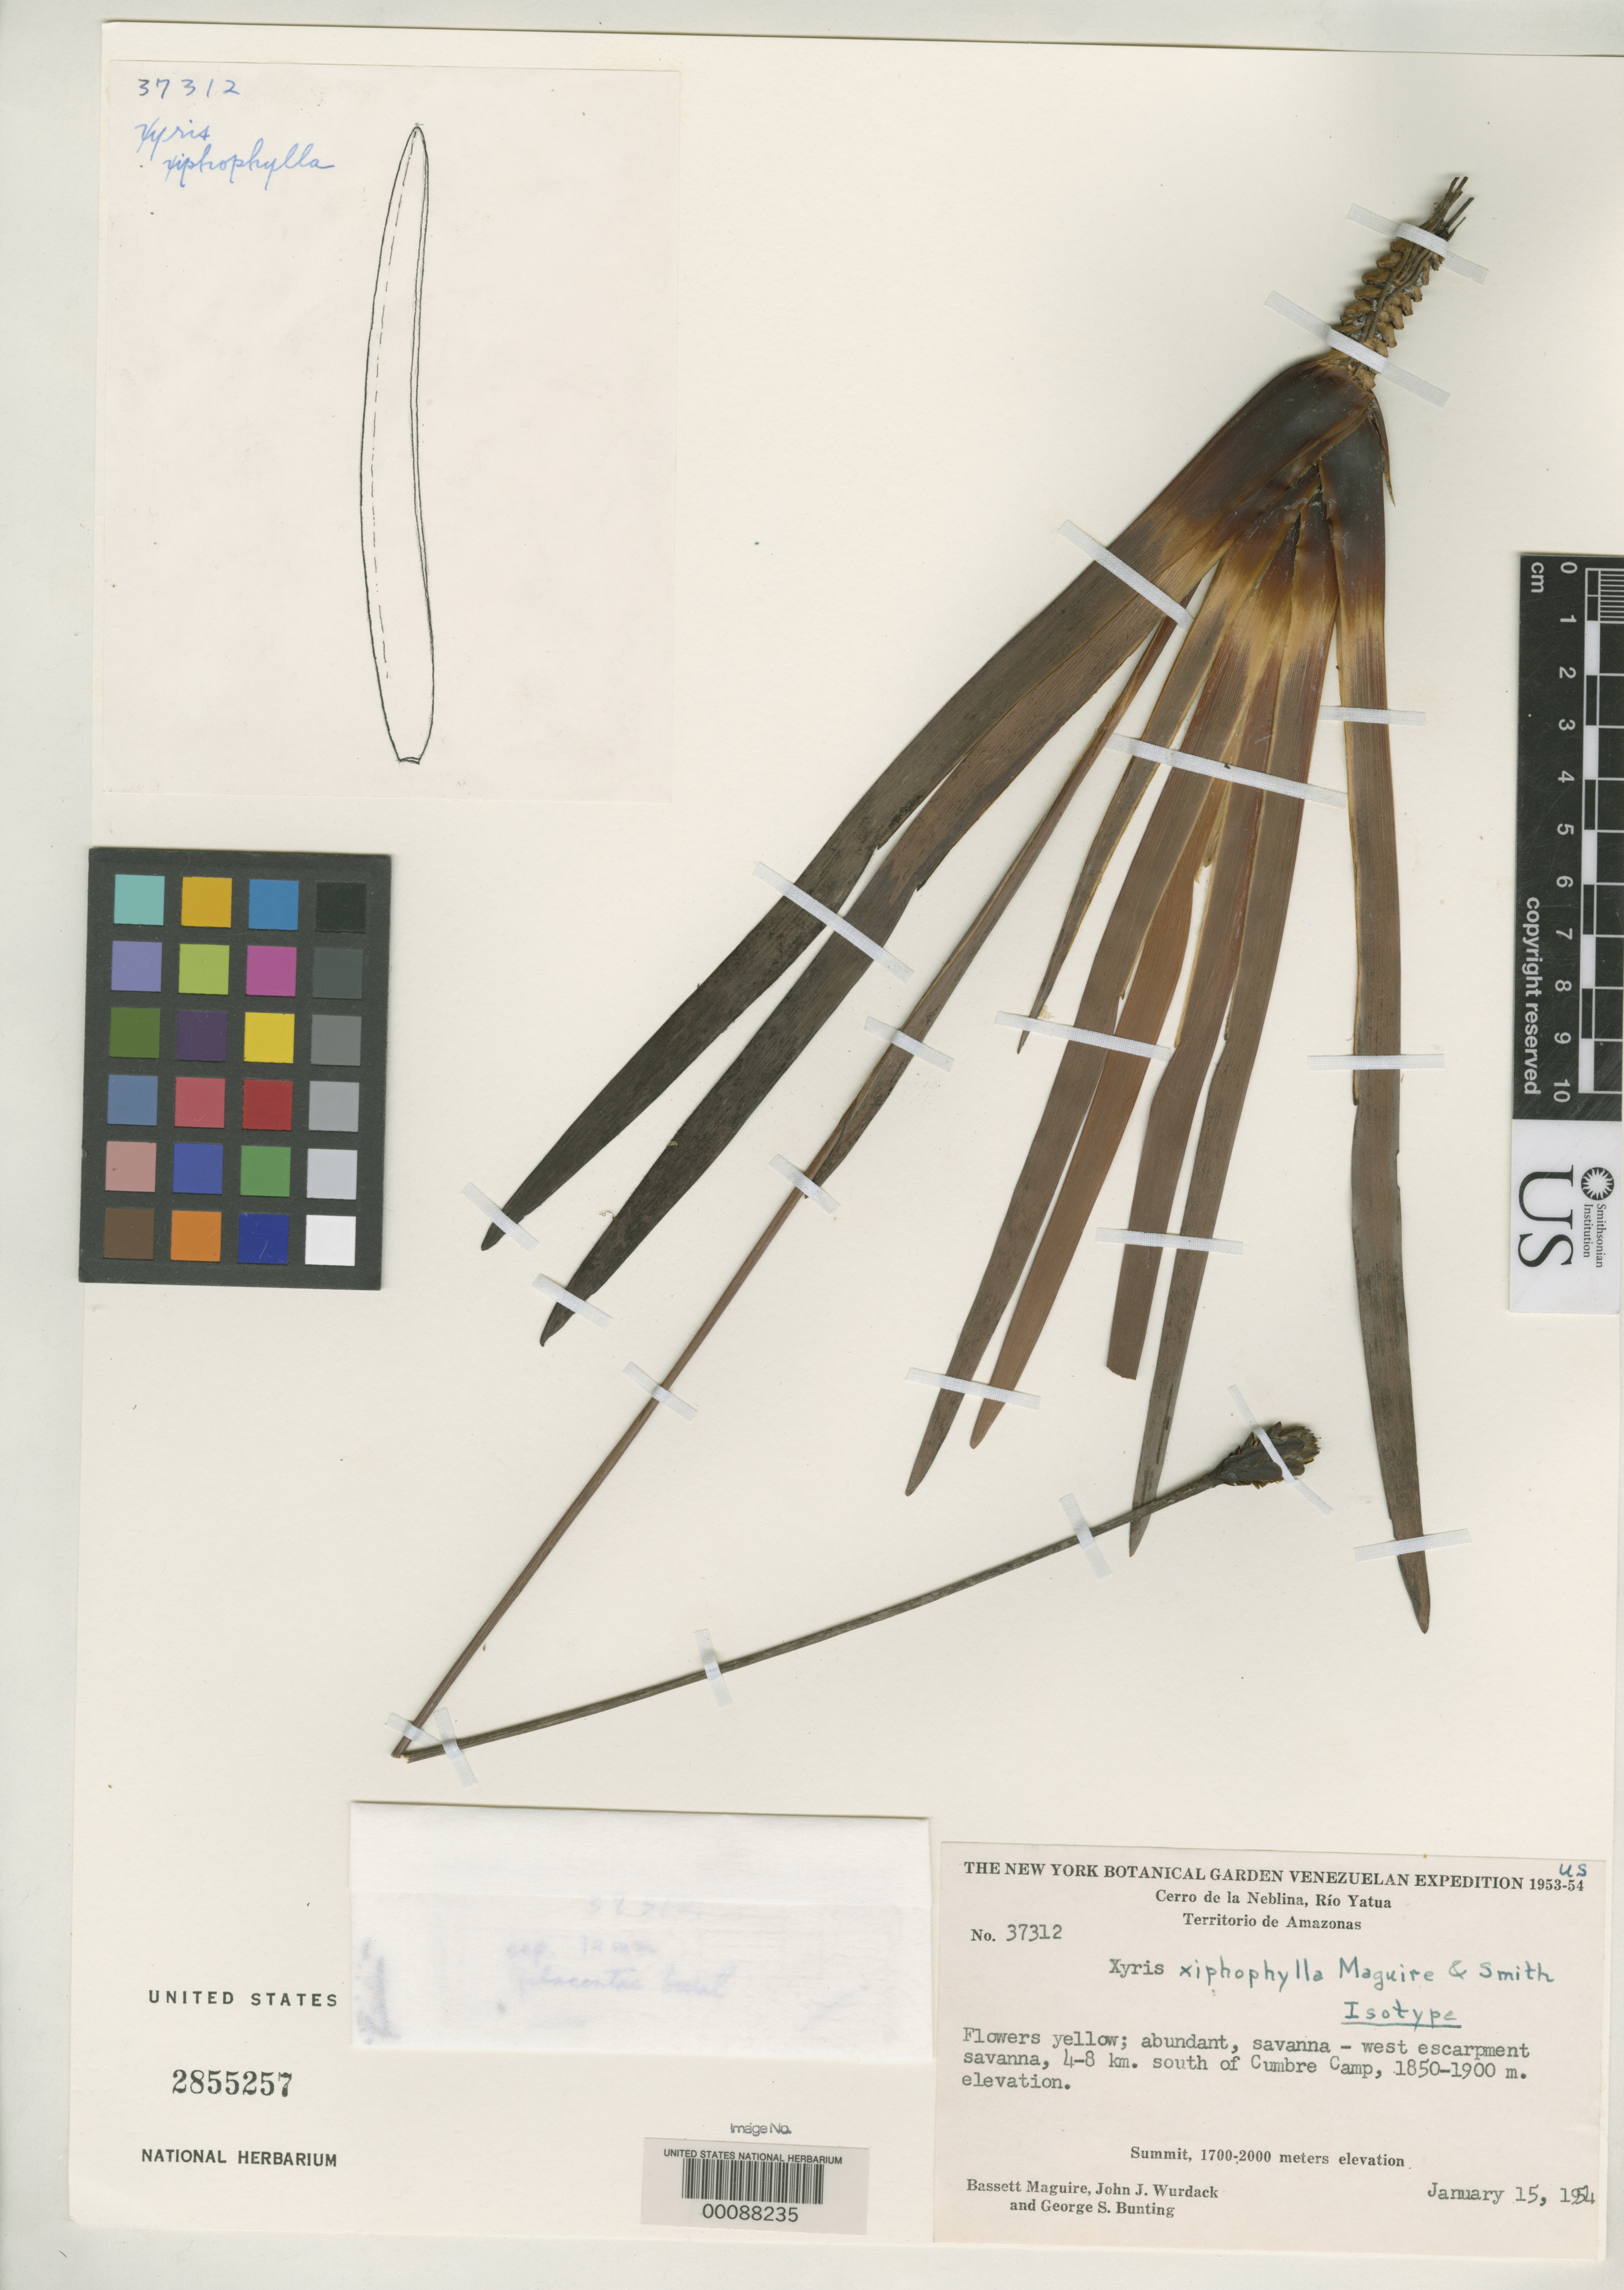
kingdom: Plantae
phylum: Tracheophyta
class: Liliopsida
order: Poales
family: Xyridaceae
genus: Xyris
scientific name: Xyris xiphophylla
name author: Maguire & L.B. Sm.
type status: Isotype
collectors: B. Maguire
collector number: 37312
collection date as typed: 15 Jan 1954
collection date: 1954-01-15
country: Venezuela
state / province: Amazonas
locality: Cerro de La Neblina, Rio Yatua, south of Cumbre camp.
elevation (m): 1850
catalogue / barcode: US 2855257